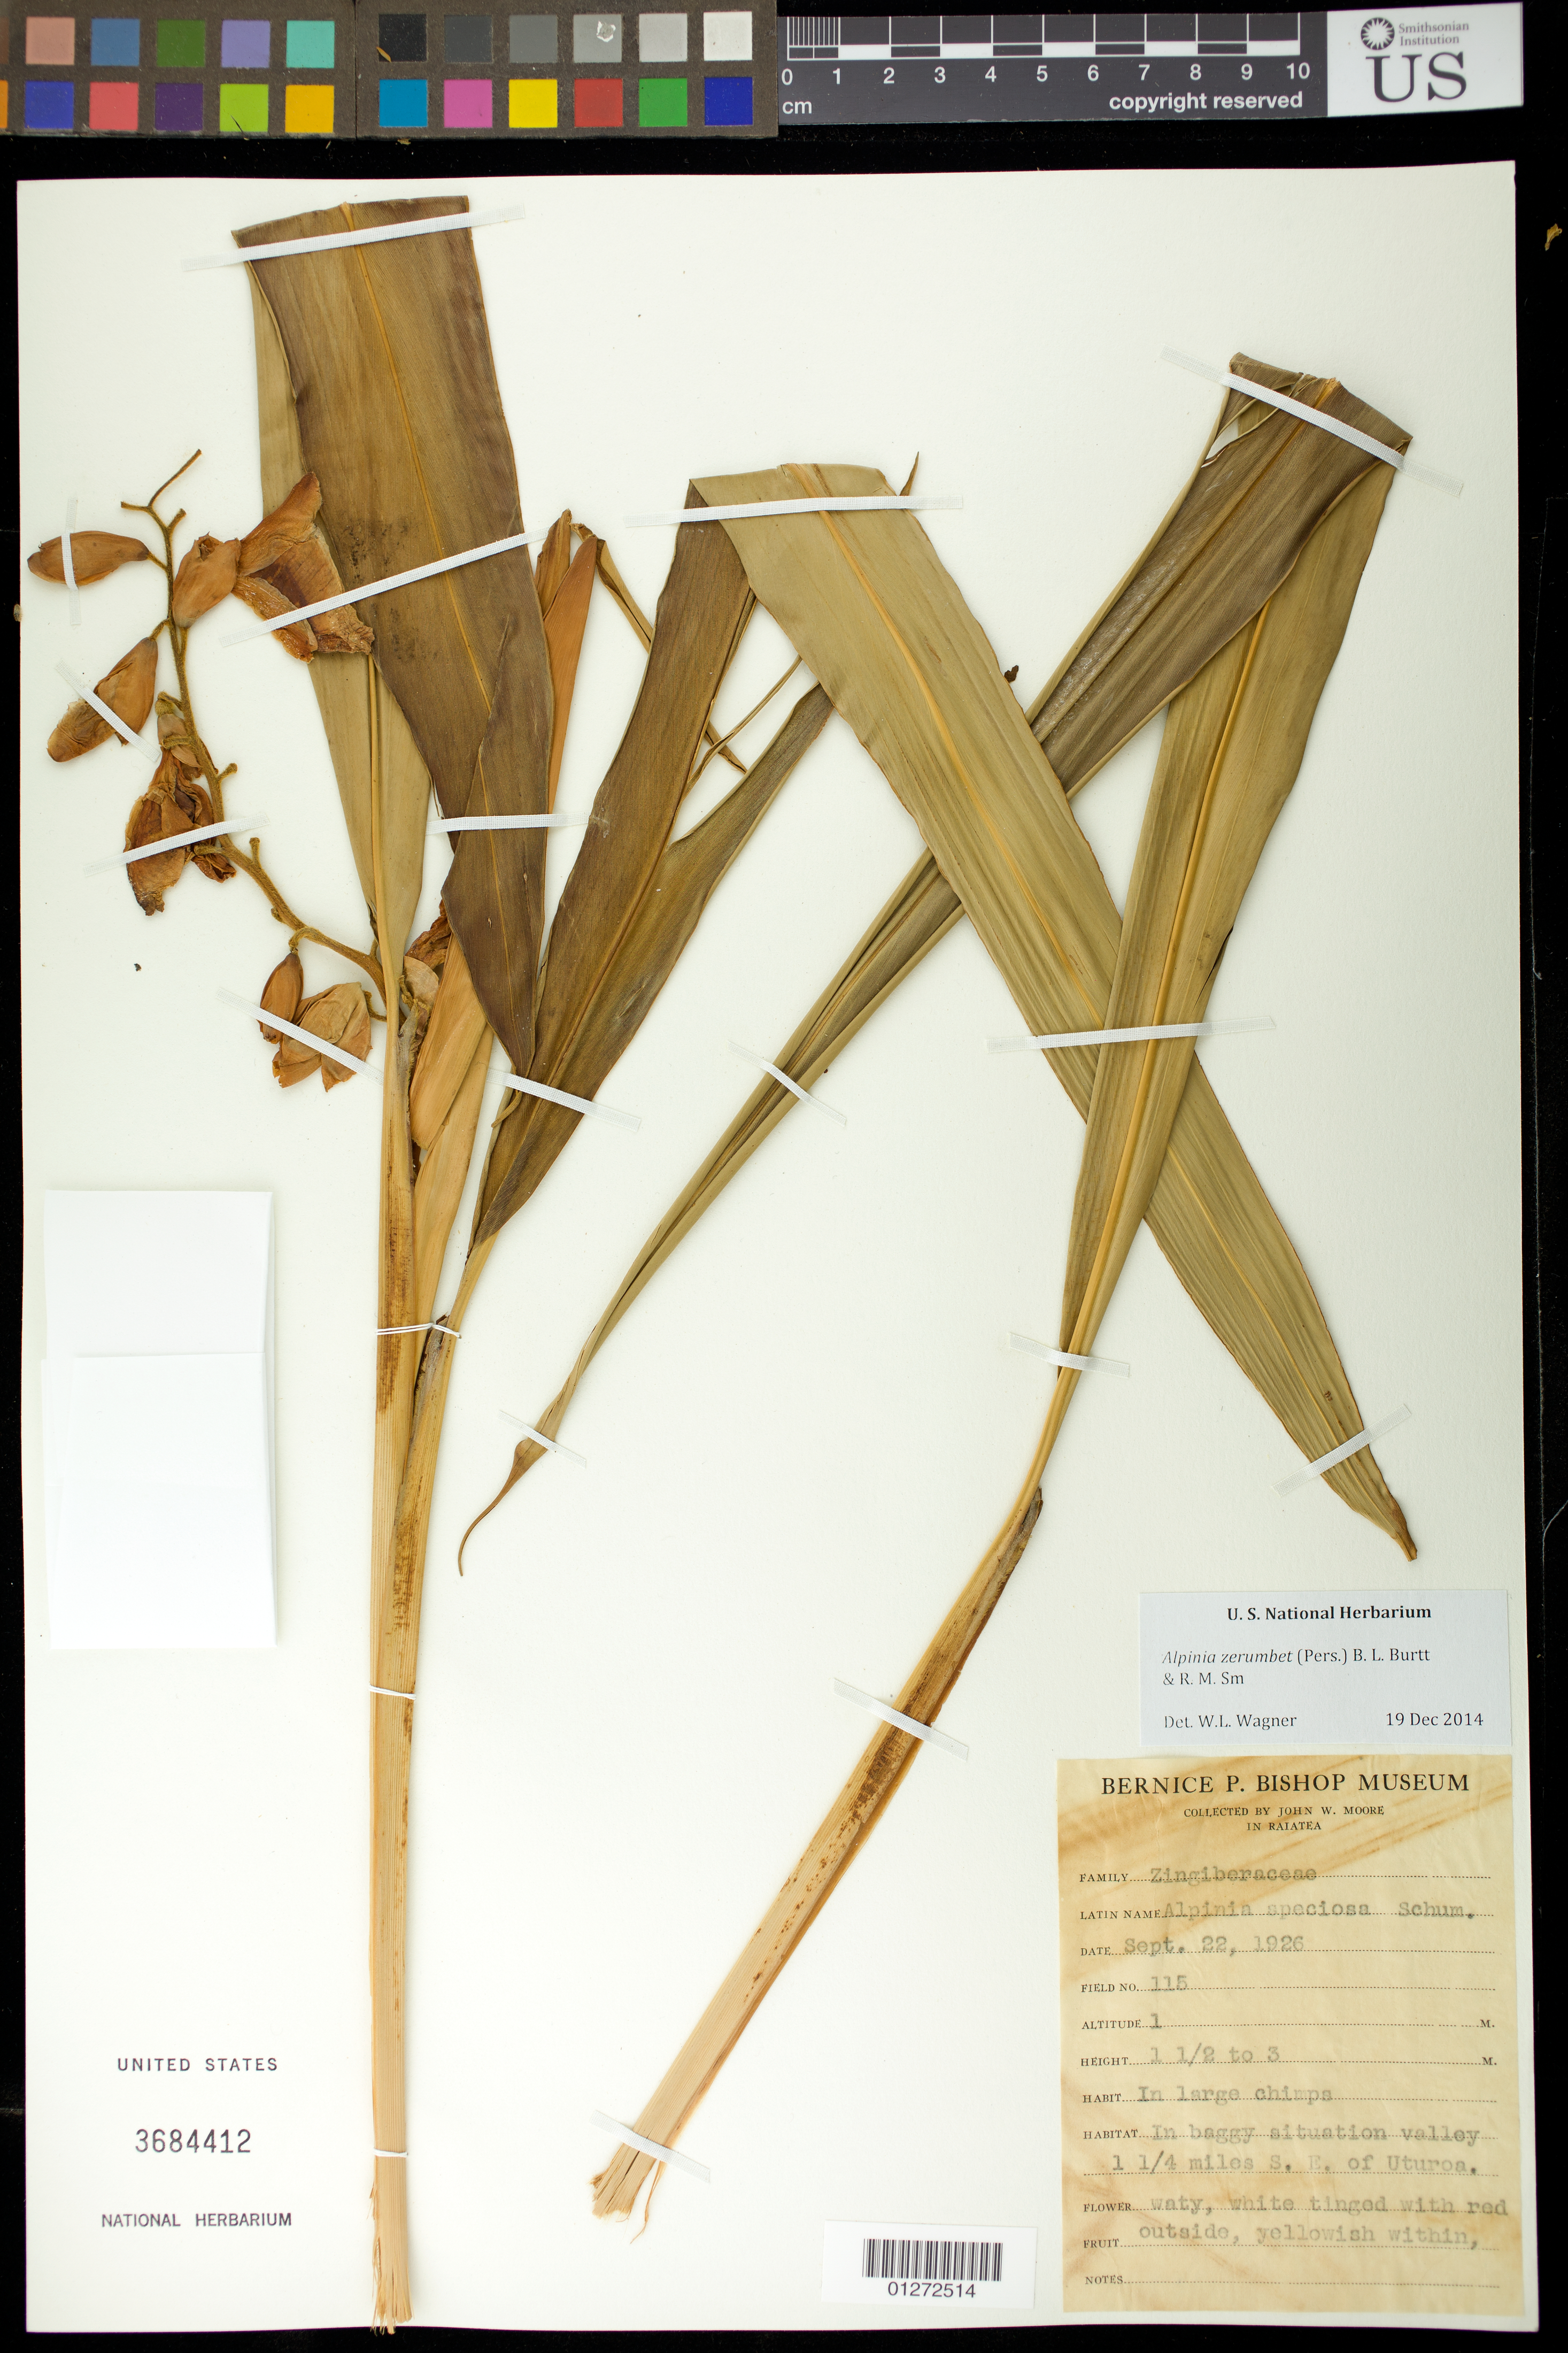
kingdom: Plantae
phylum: Tracheophyta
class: Liliopsida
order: Zingiberales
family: Zingiberaceae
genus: Alpinia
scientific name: Alpinia zerumbet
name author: (Pers.) B.L. Burtt & R.M. Sm.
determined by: Wagner, W. L., (BOT), Smithsonian Institution - National Museum of Natural History (UNITED STATES)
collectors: J. W. Moore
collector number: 115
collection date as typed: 22 Sep 1926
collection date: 1926-09-22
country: French Polynesia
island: Raiatea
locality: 1 1/4 miles SE of Uturoa.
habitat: Boggy situation valley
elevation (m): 1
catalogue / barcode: US 3684412